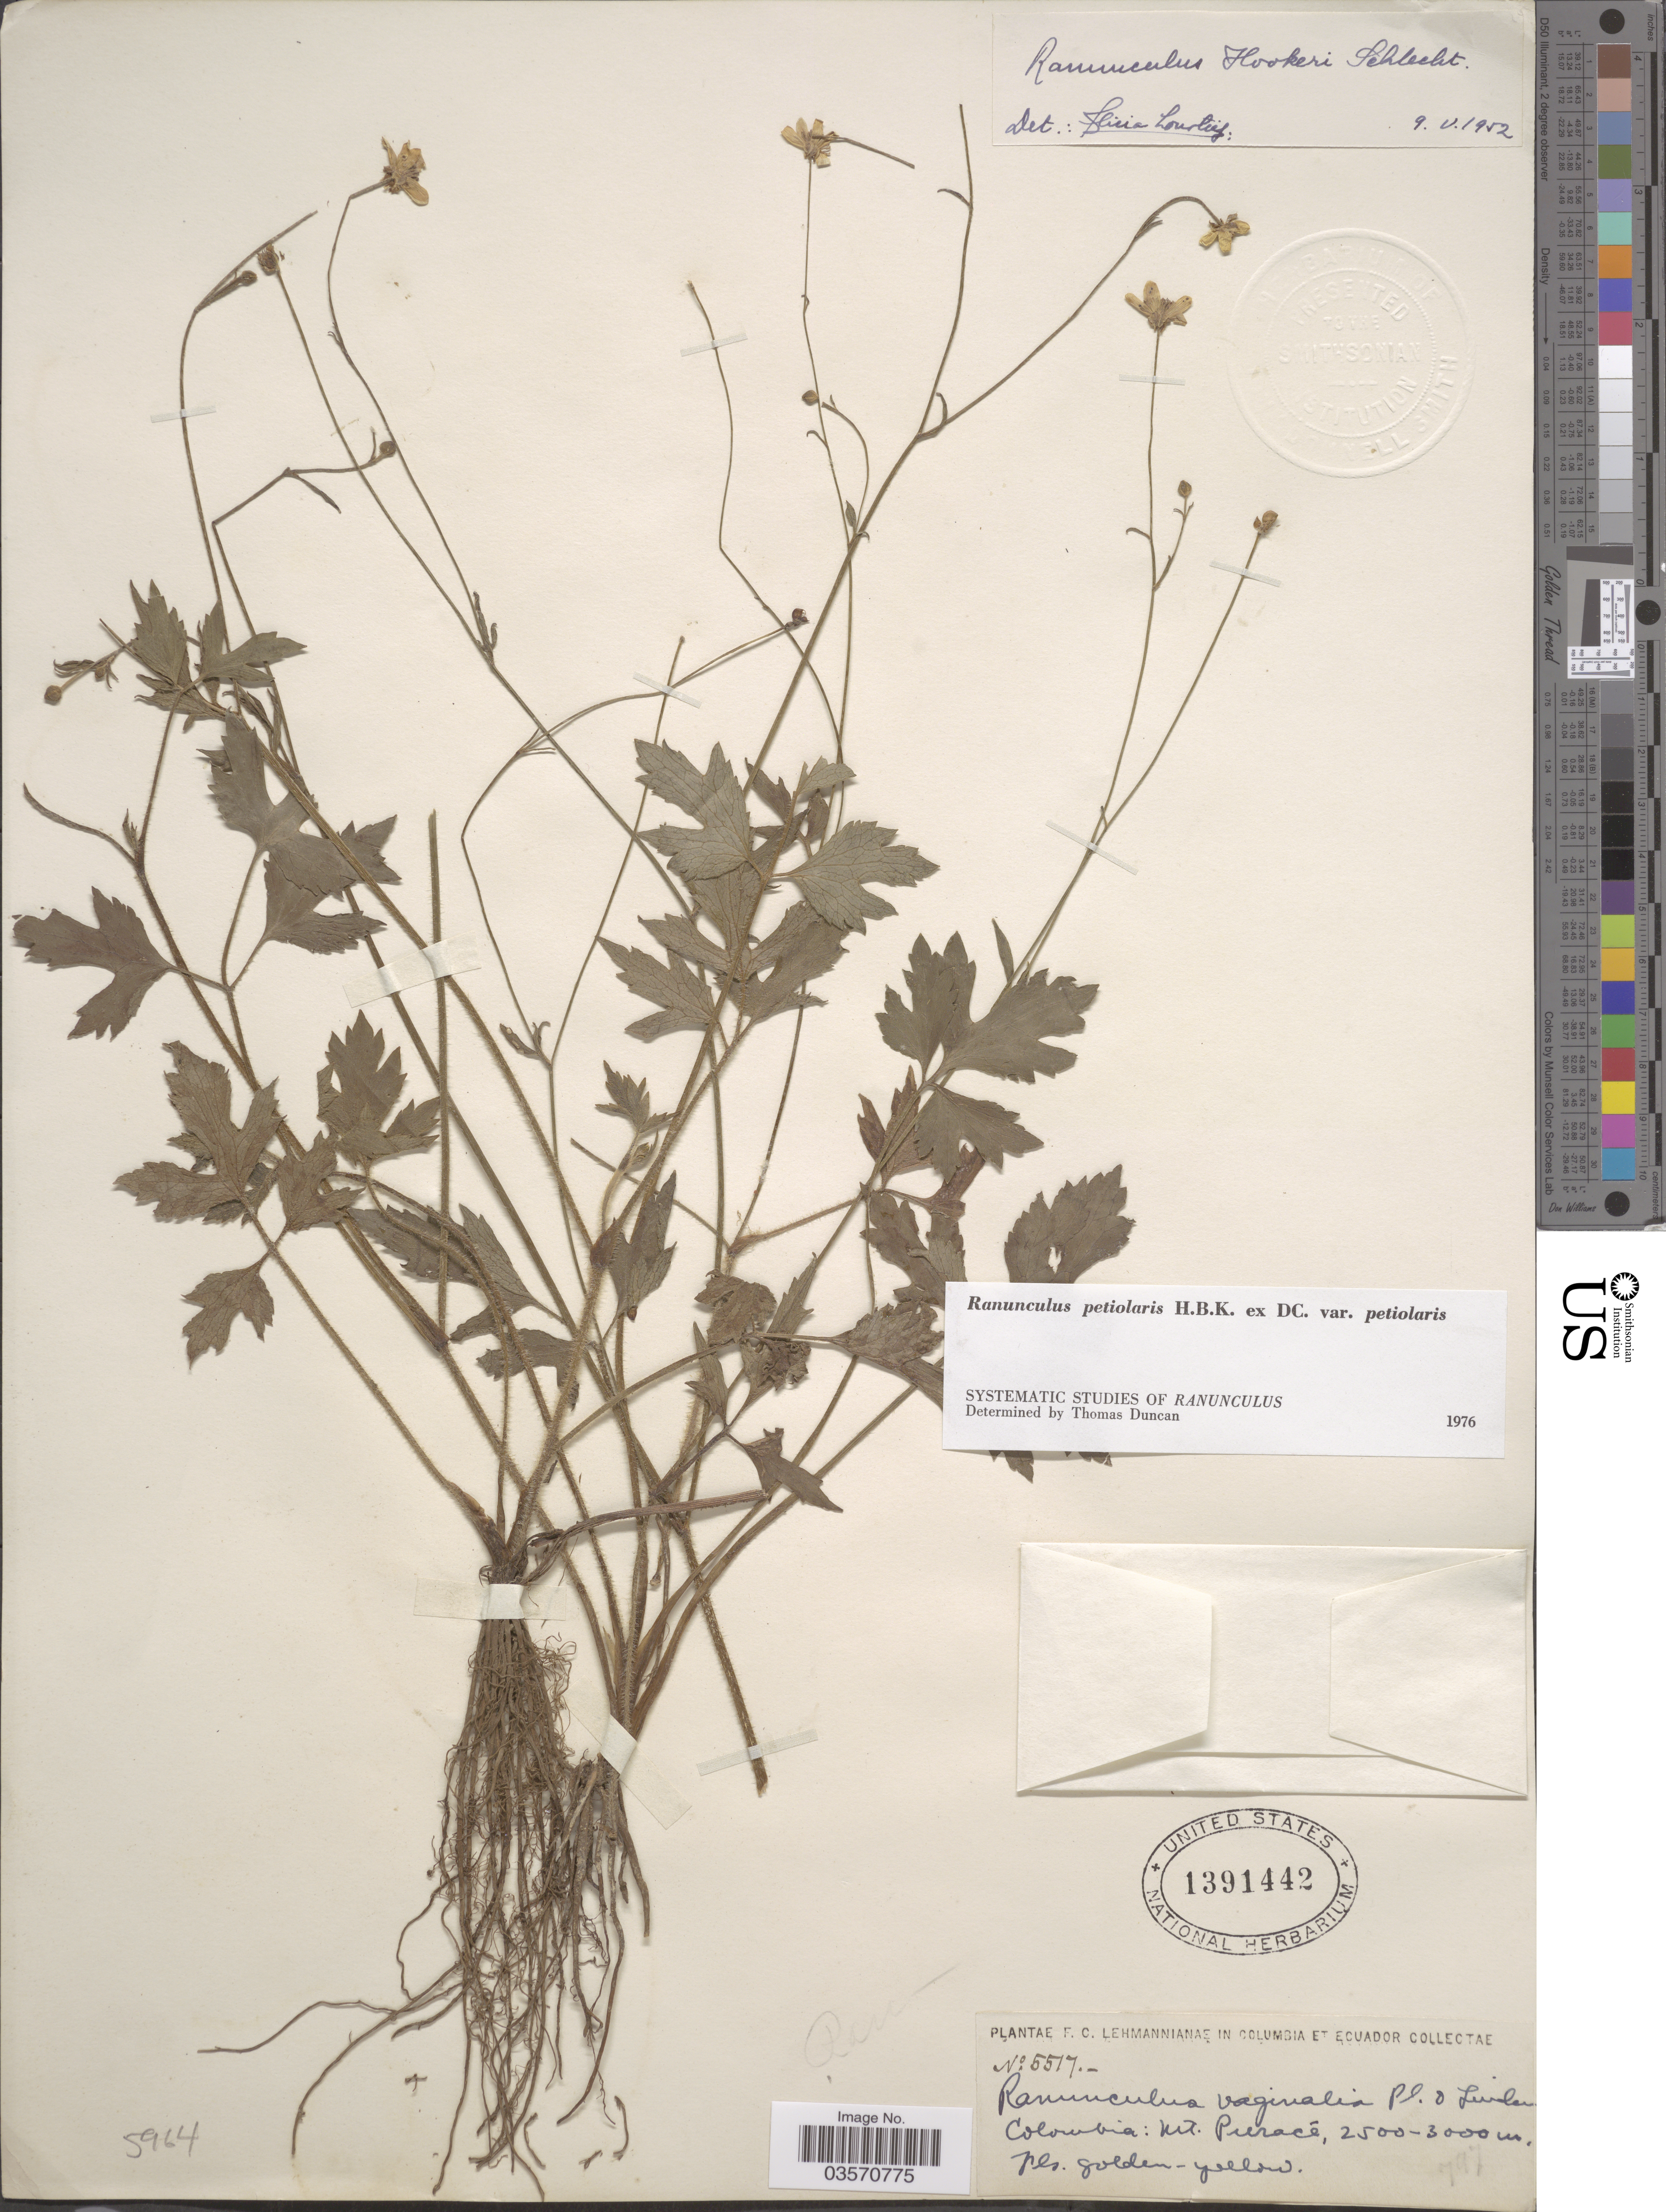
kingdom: Plantae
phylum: Tracheophyta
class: Magnoliopsida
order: Ranunculales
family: Ranunculaceae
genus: Ranunculus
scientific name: Ranunculus petiolaris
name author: Kunth ex DC.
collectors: F. C. Lehmann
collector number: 5517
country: Colombia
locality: Mt. Pieracé.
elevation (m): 2500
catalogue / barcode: US 1391442